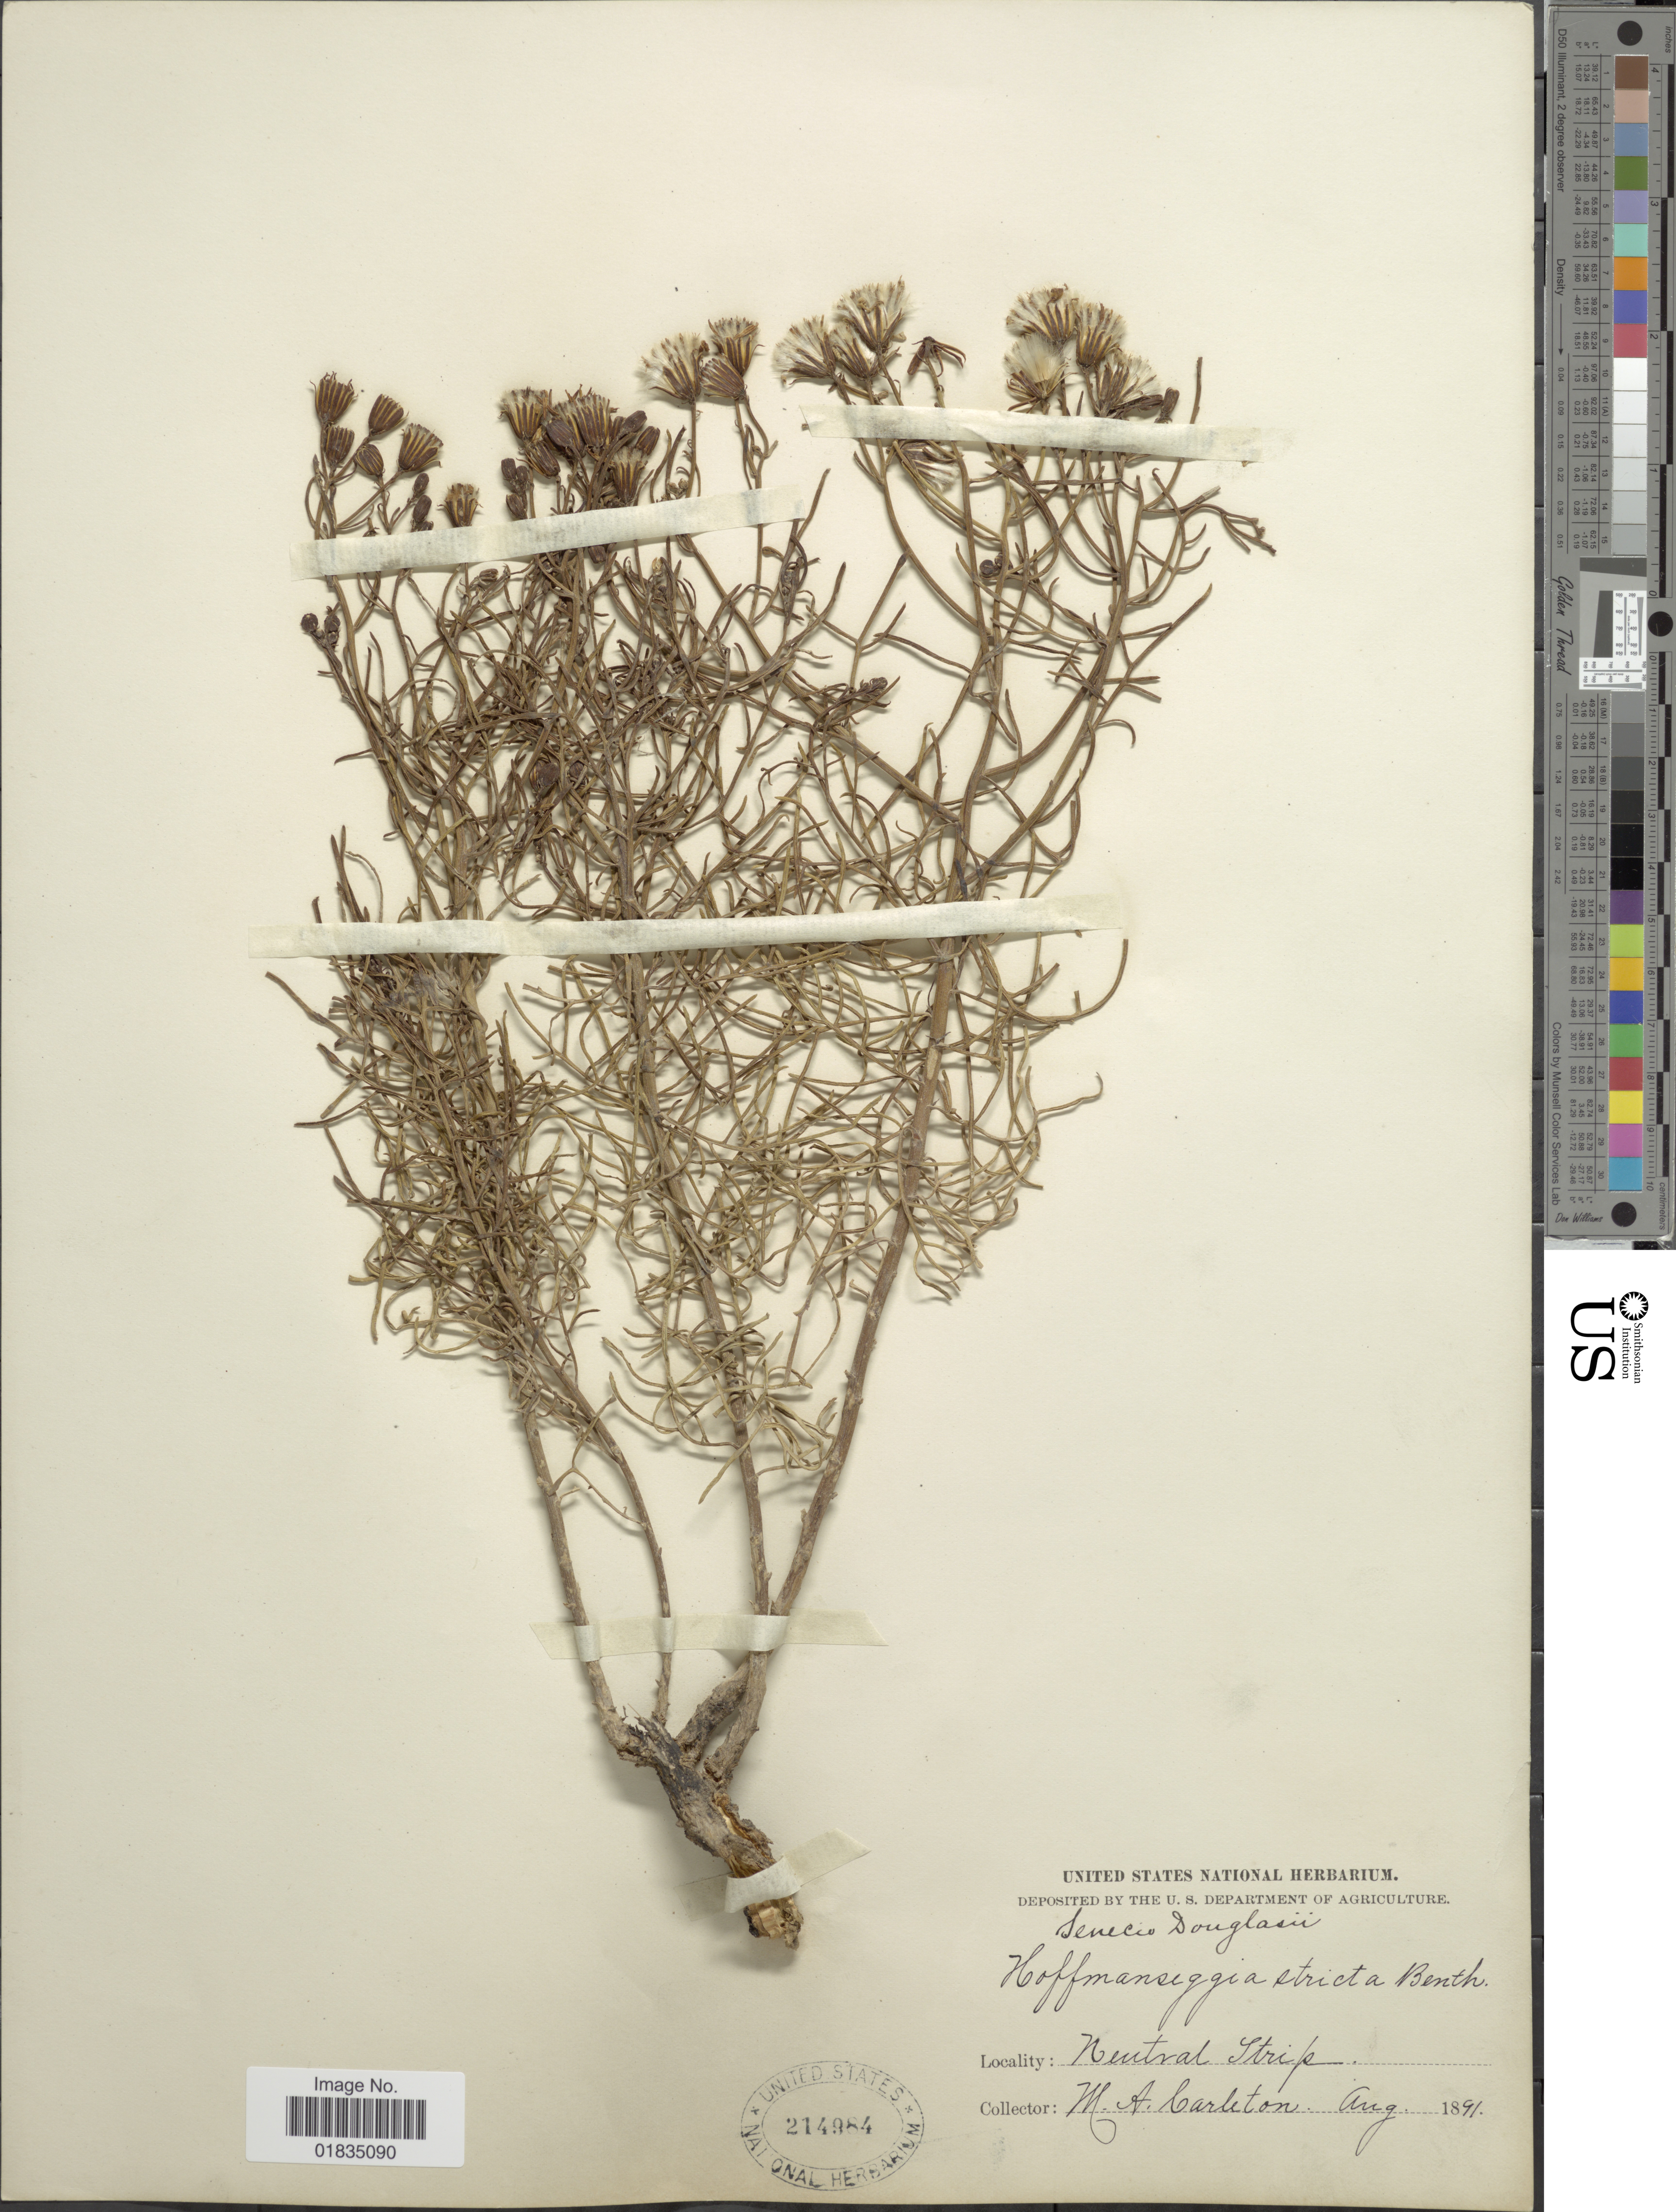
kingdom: Plantae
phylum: Tracheophyta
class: Magnoliopsida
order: Asterales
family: Asteraceae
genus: Senecio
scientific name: Senecio riddellii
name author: Torr. & A. Gray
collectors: M. A. Carleton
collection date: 1891-08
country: United States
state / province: Oklahoma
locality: Neutral Strip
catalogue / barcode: US 214984